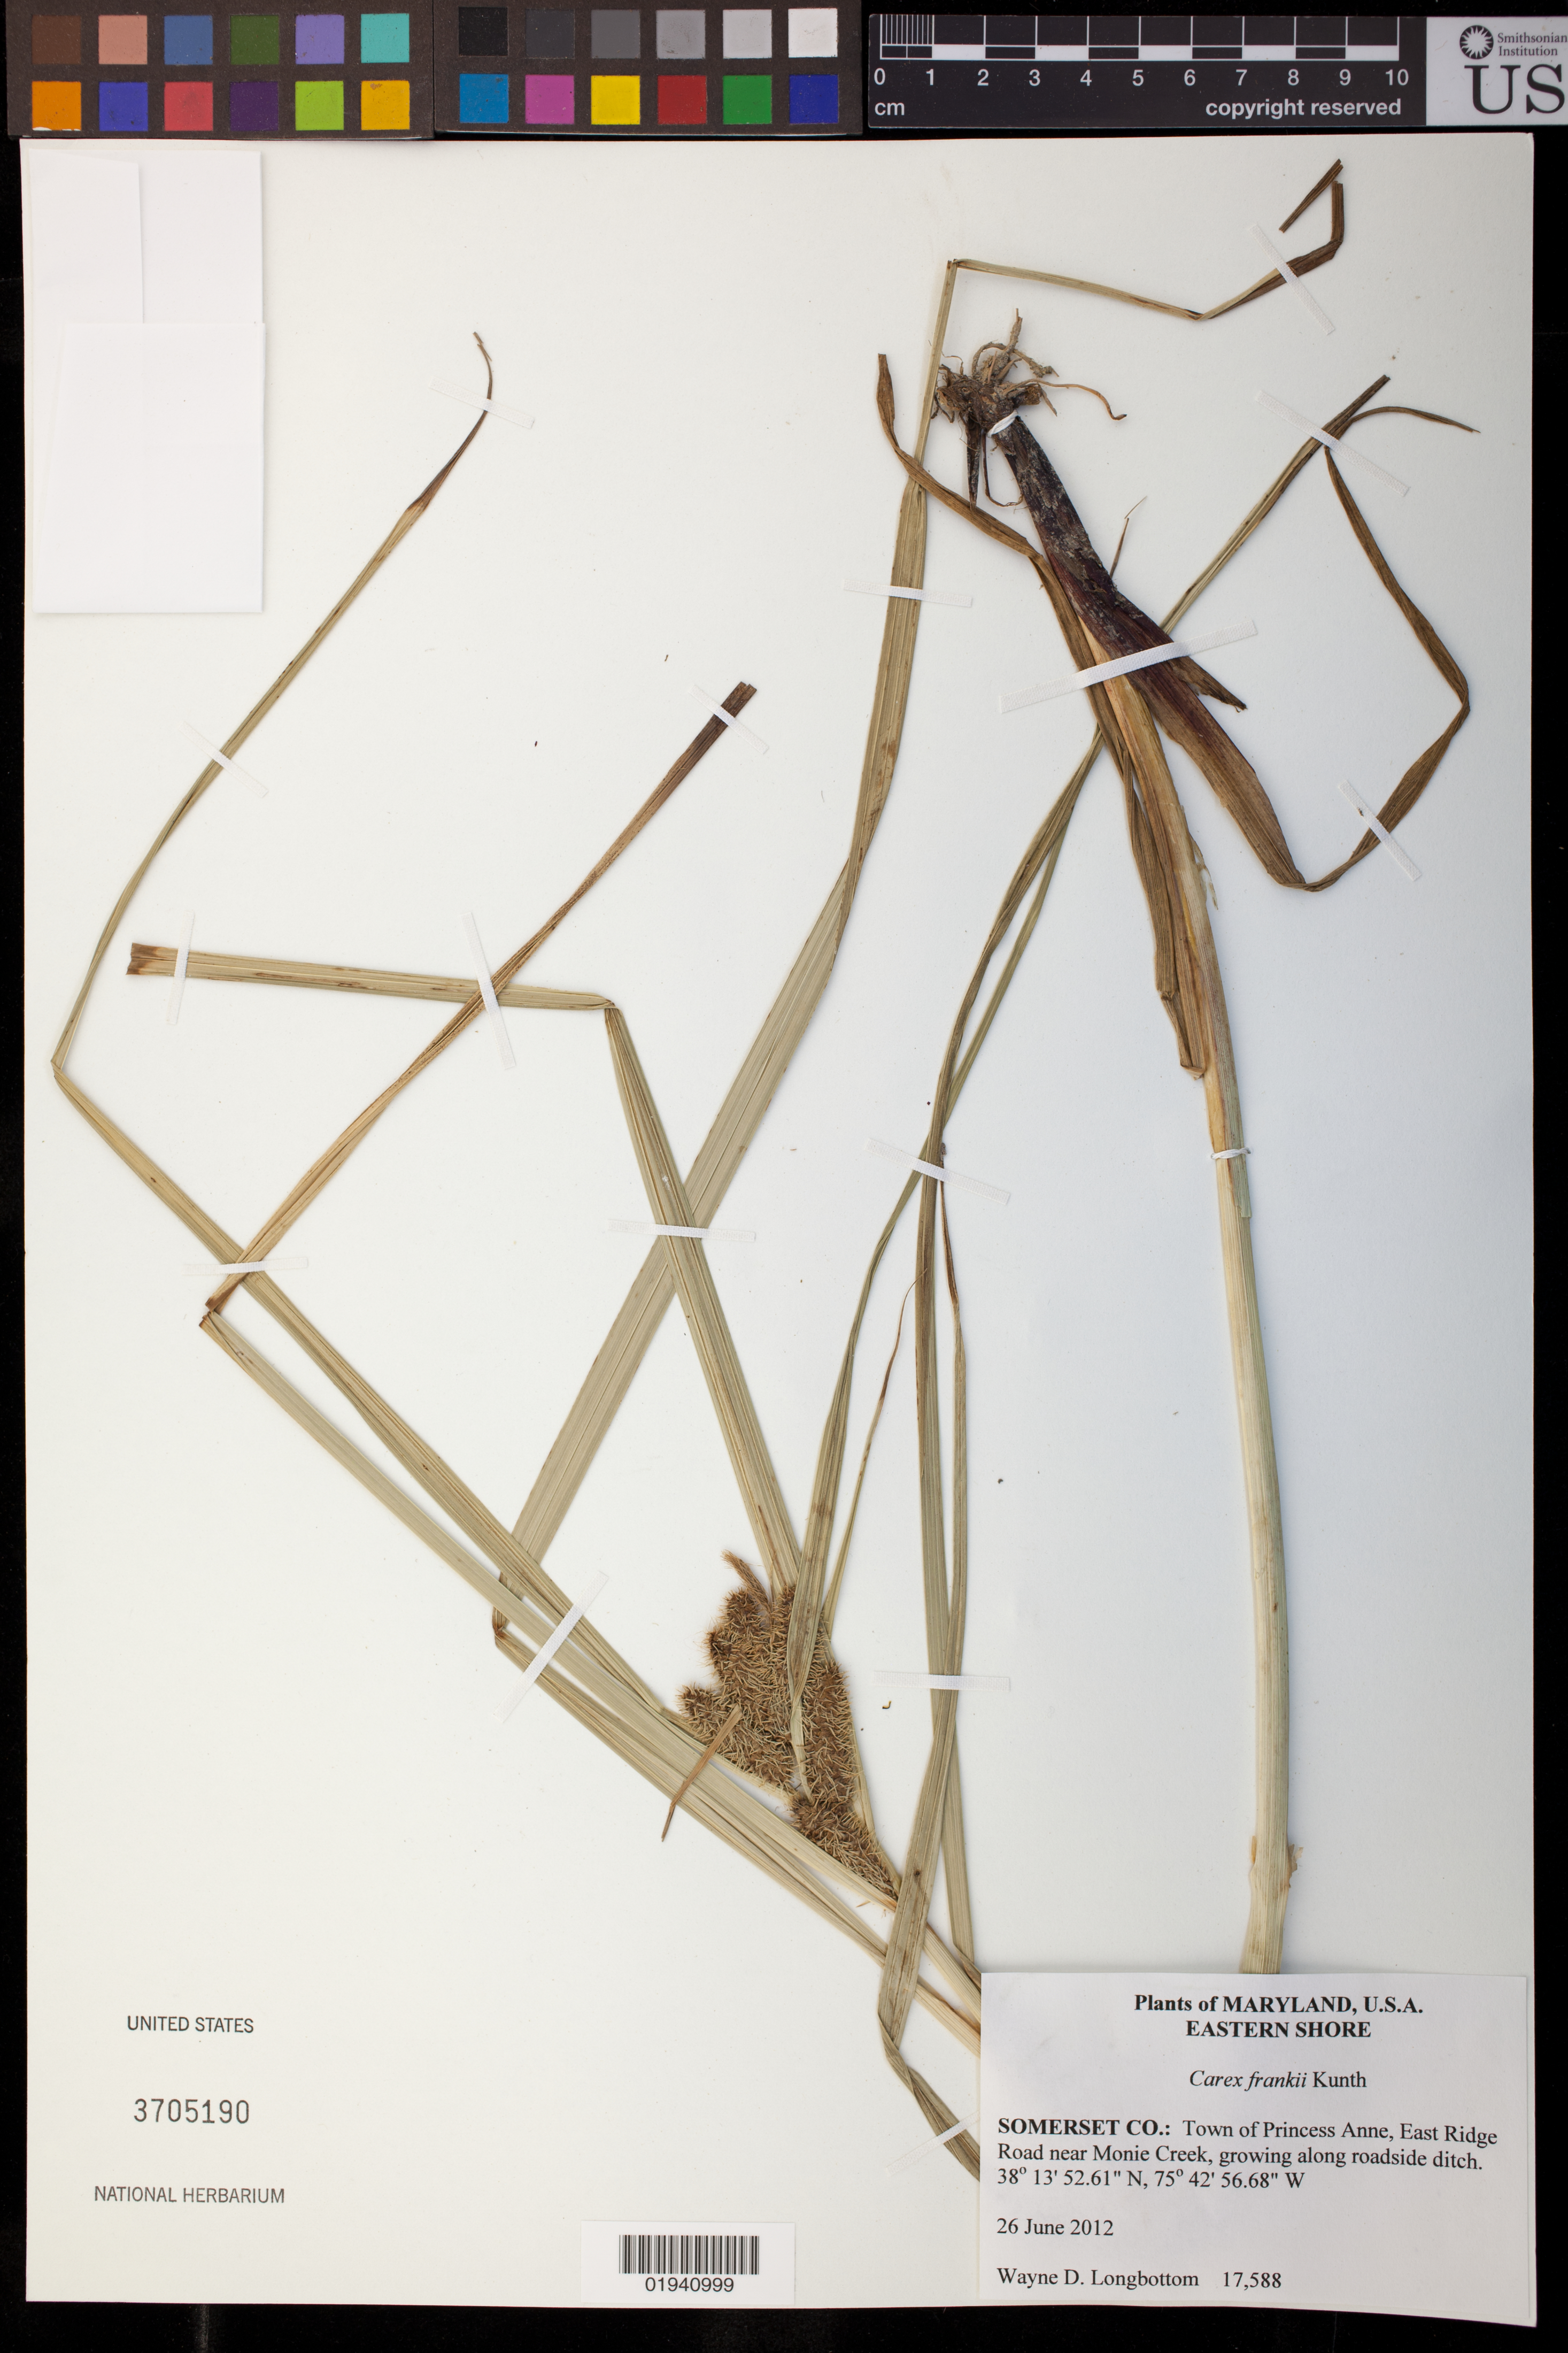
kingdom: Plantae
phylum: Tracheophyta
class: Liliopsida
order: Poales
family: Cyperaceae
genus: Carex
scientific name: Carex frankii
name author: Kunth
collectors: W. D. Longbottom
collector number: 17588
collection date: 2012-06-26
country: United States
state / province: Maryland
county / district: Somerset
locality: Town of Princess Anne, East Ridge Road near Monie Creek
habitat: growing along roadside ditch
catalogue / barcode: US 3705190